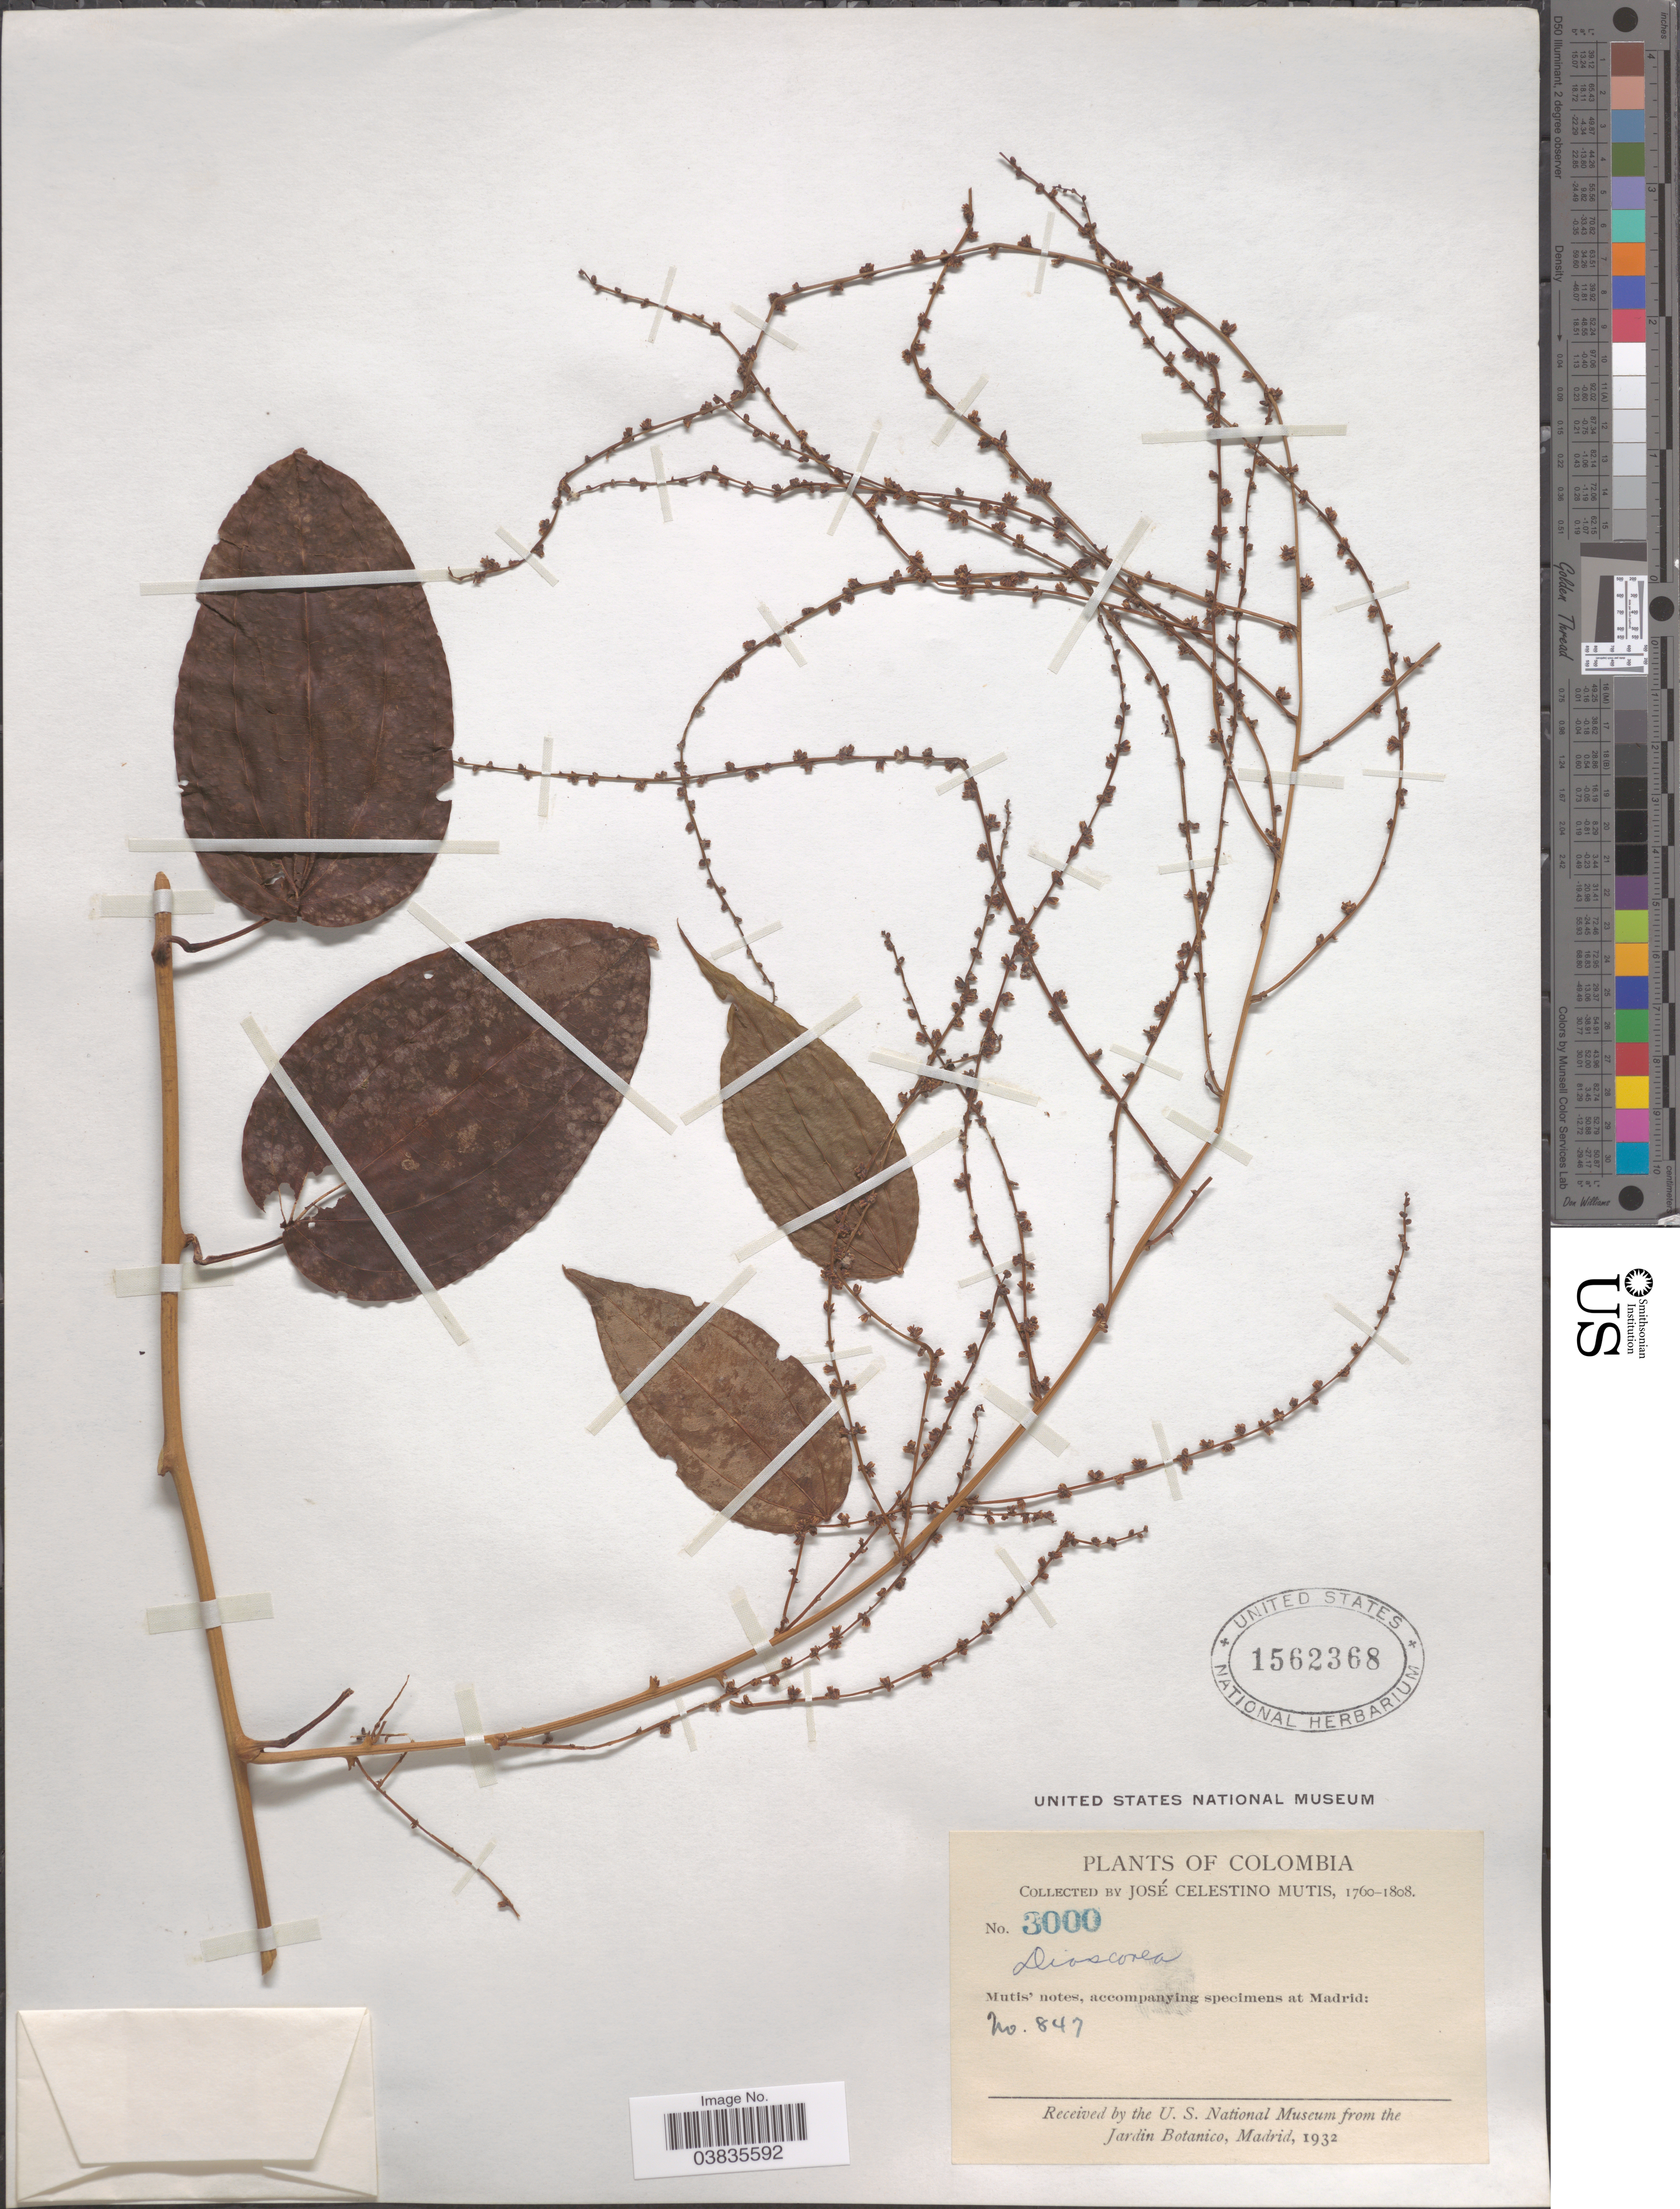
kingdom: Plantae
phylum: Tracheophyta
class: Liliopsida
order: Dioscoreales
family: Dioscoreaceae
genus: Dioscorea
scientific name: Dioscorea sp.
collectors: J. C. B. Mutis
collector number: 3000/847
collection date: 1760/1808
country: Colombia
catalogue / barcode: US 1562368